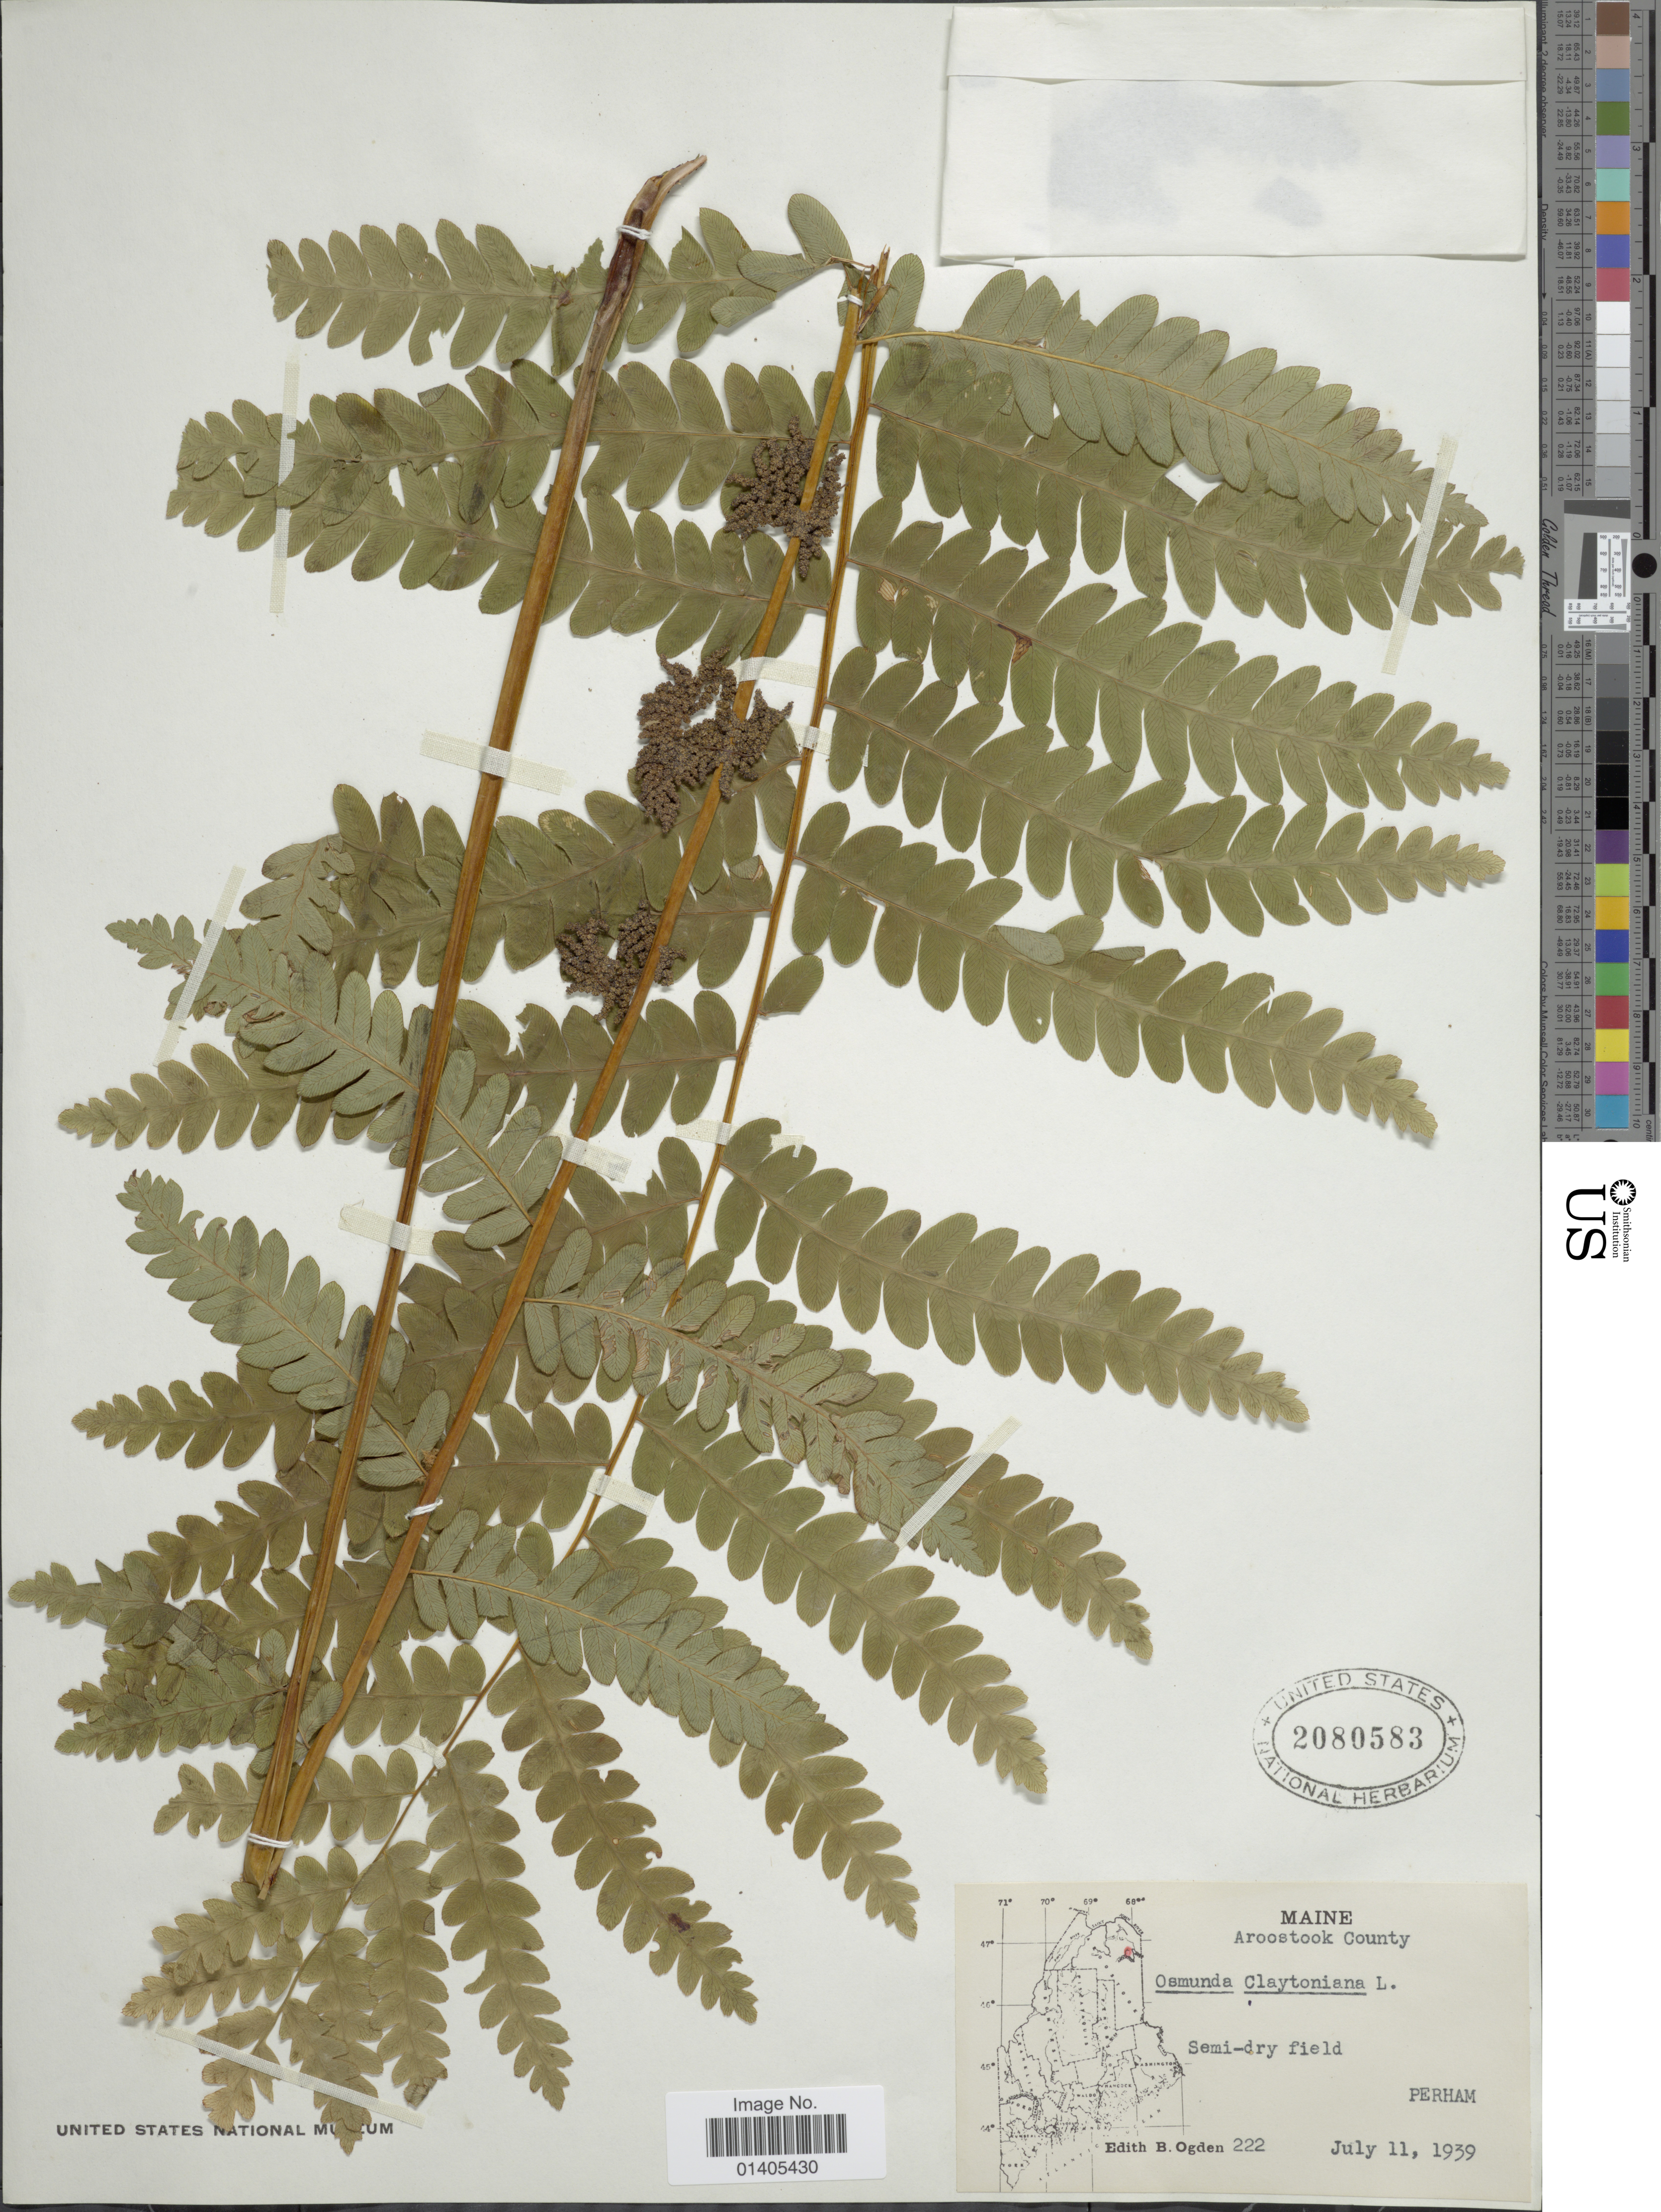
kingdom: Plantae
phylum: Tracheophyta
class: Polypodiopsida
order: Osmundales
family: Osmundaceae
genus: Osmunda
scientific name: Osmunda claytoniana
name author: (L.) Tagawa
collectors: E. Ogden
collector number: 222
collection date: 1939-07-11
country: United States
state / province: Maine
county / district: Aroostook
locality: Perham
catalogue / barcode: US 2080583